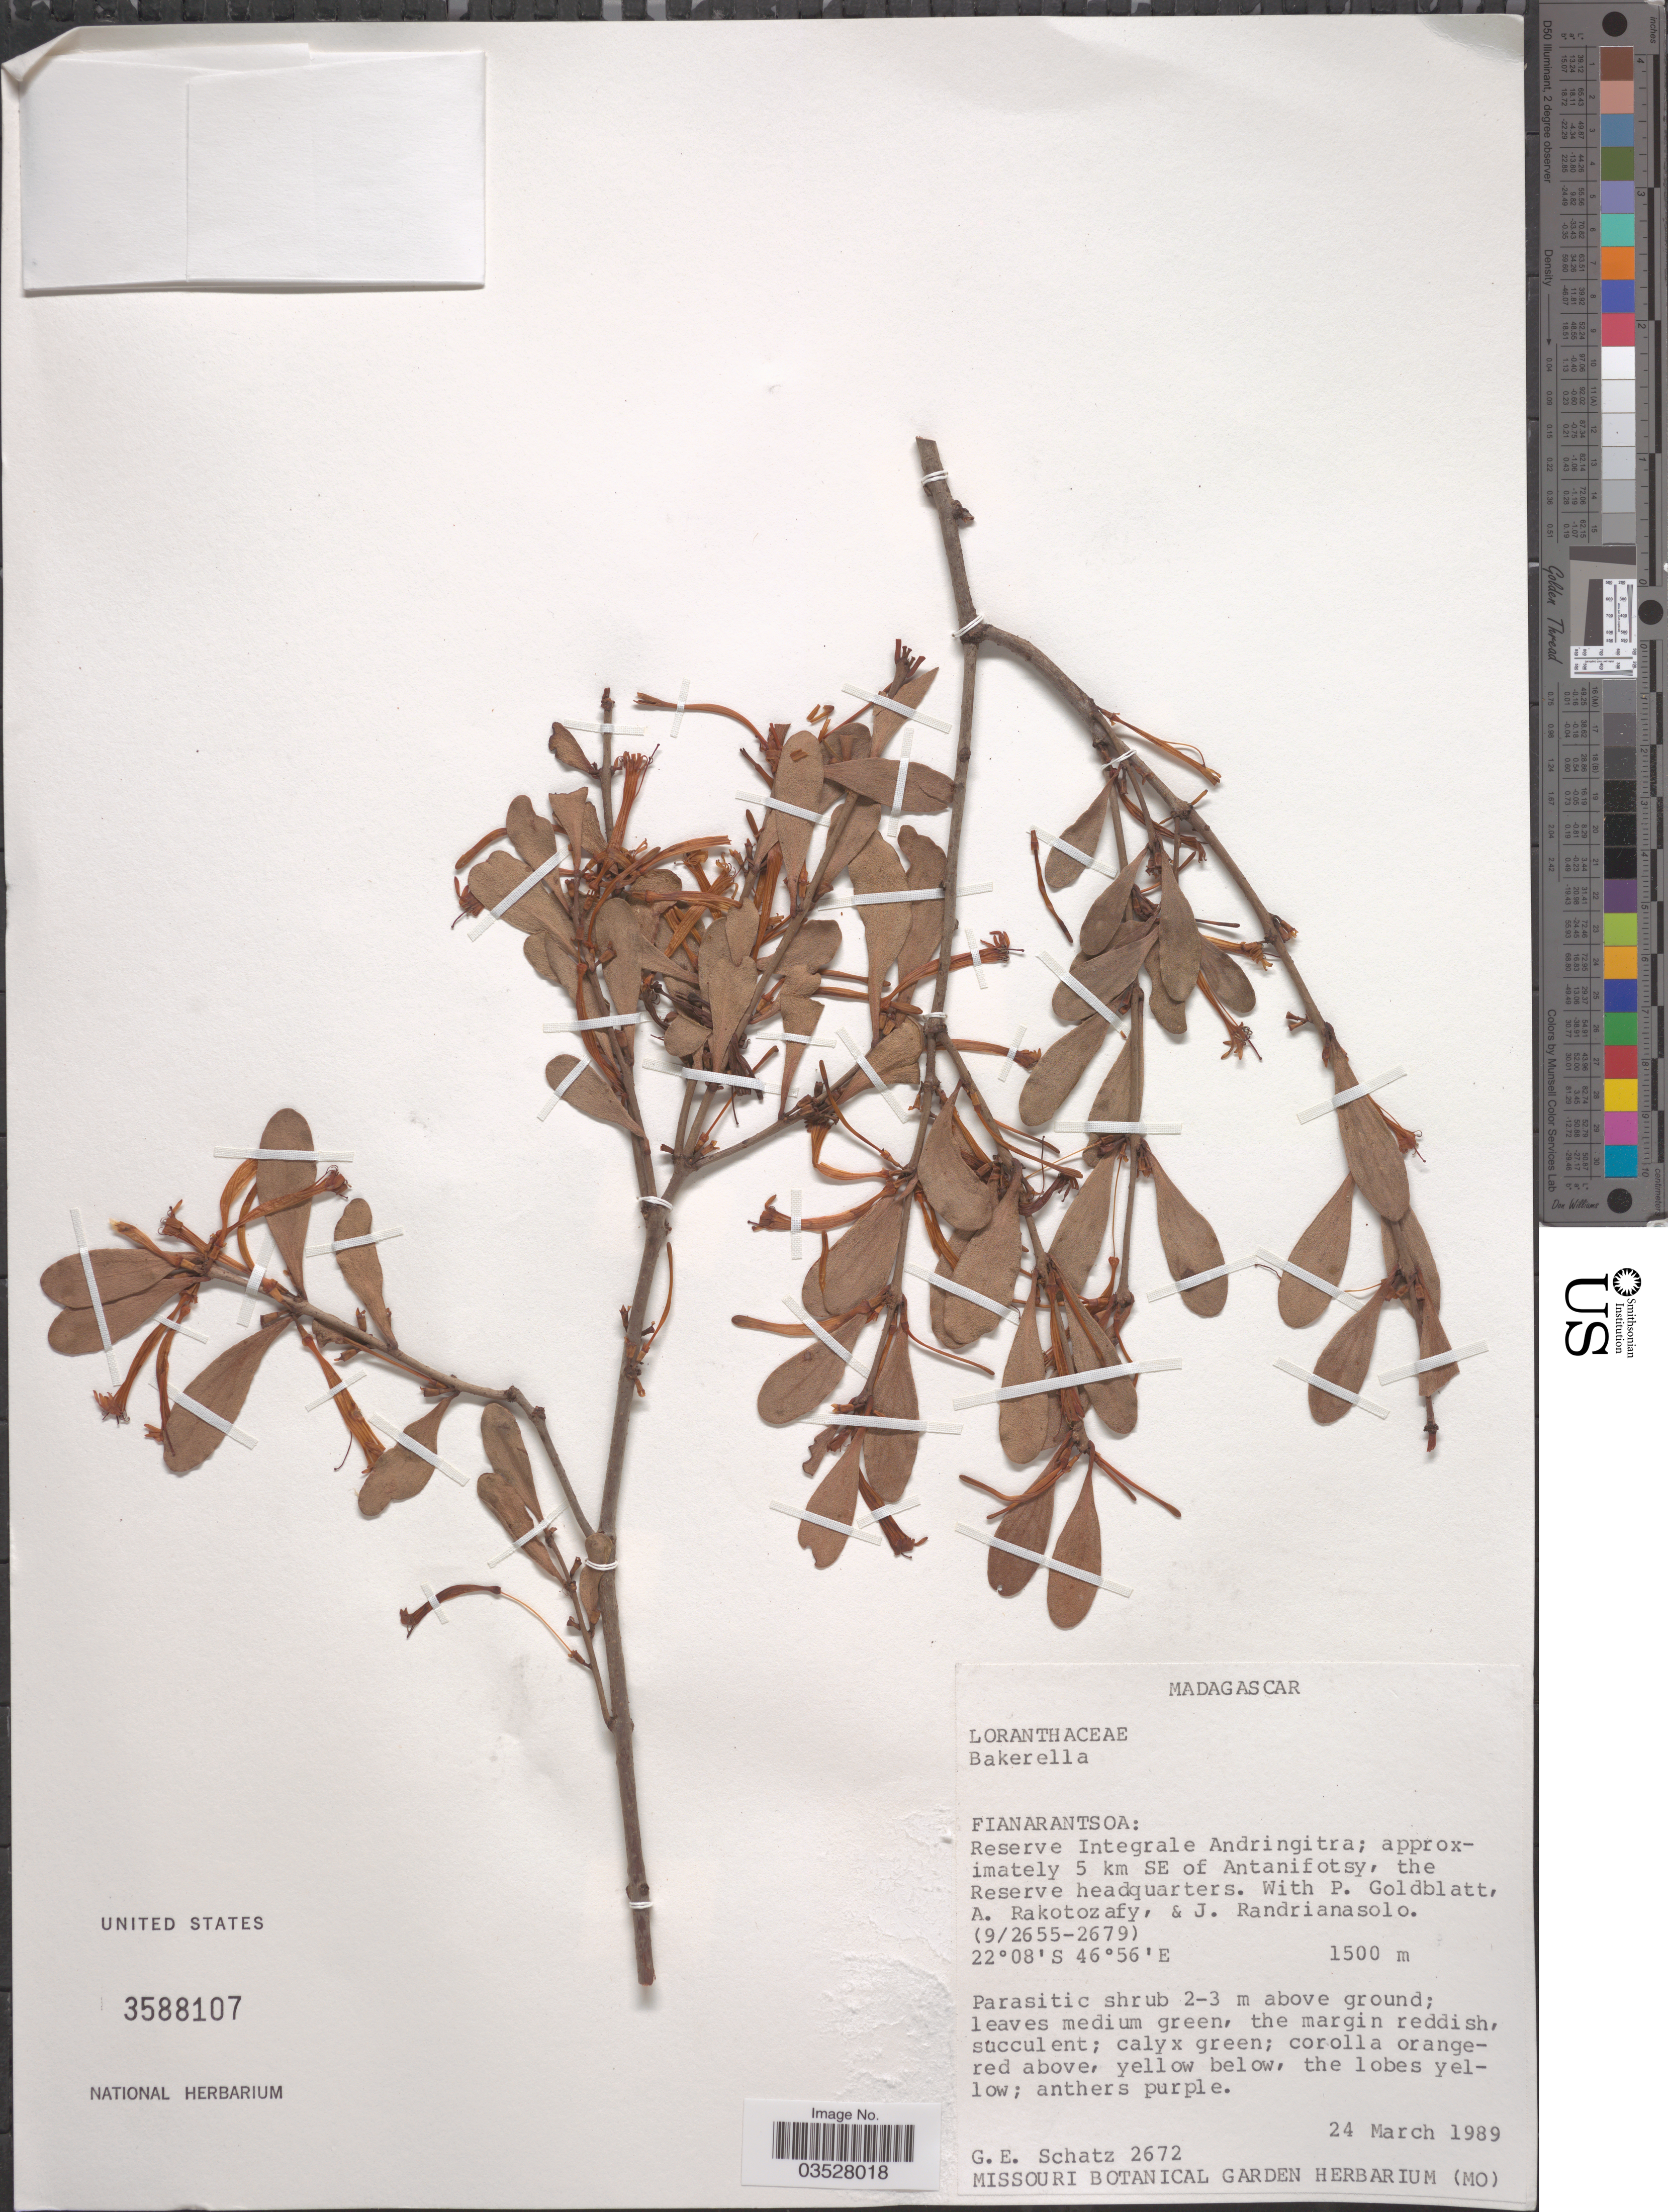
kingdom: Plantae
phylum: Tracheophyta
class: Magnoliopsida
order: Santalales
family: Loranthaceae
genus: Bakerella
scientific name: Bakerella sp.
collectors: G. Schatz, P. Goldblatt, A. Rakotozafy & J. Randrianasolo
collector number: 2672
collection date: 1989-03-24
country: Madagascar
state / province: Haute Matsiatra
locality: Reserve Integrale Andringitra; approximately 5 km SE of Antanifotsy, the Reserve headquarters.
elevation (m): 1500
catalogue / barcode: US 3588107